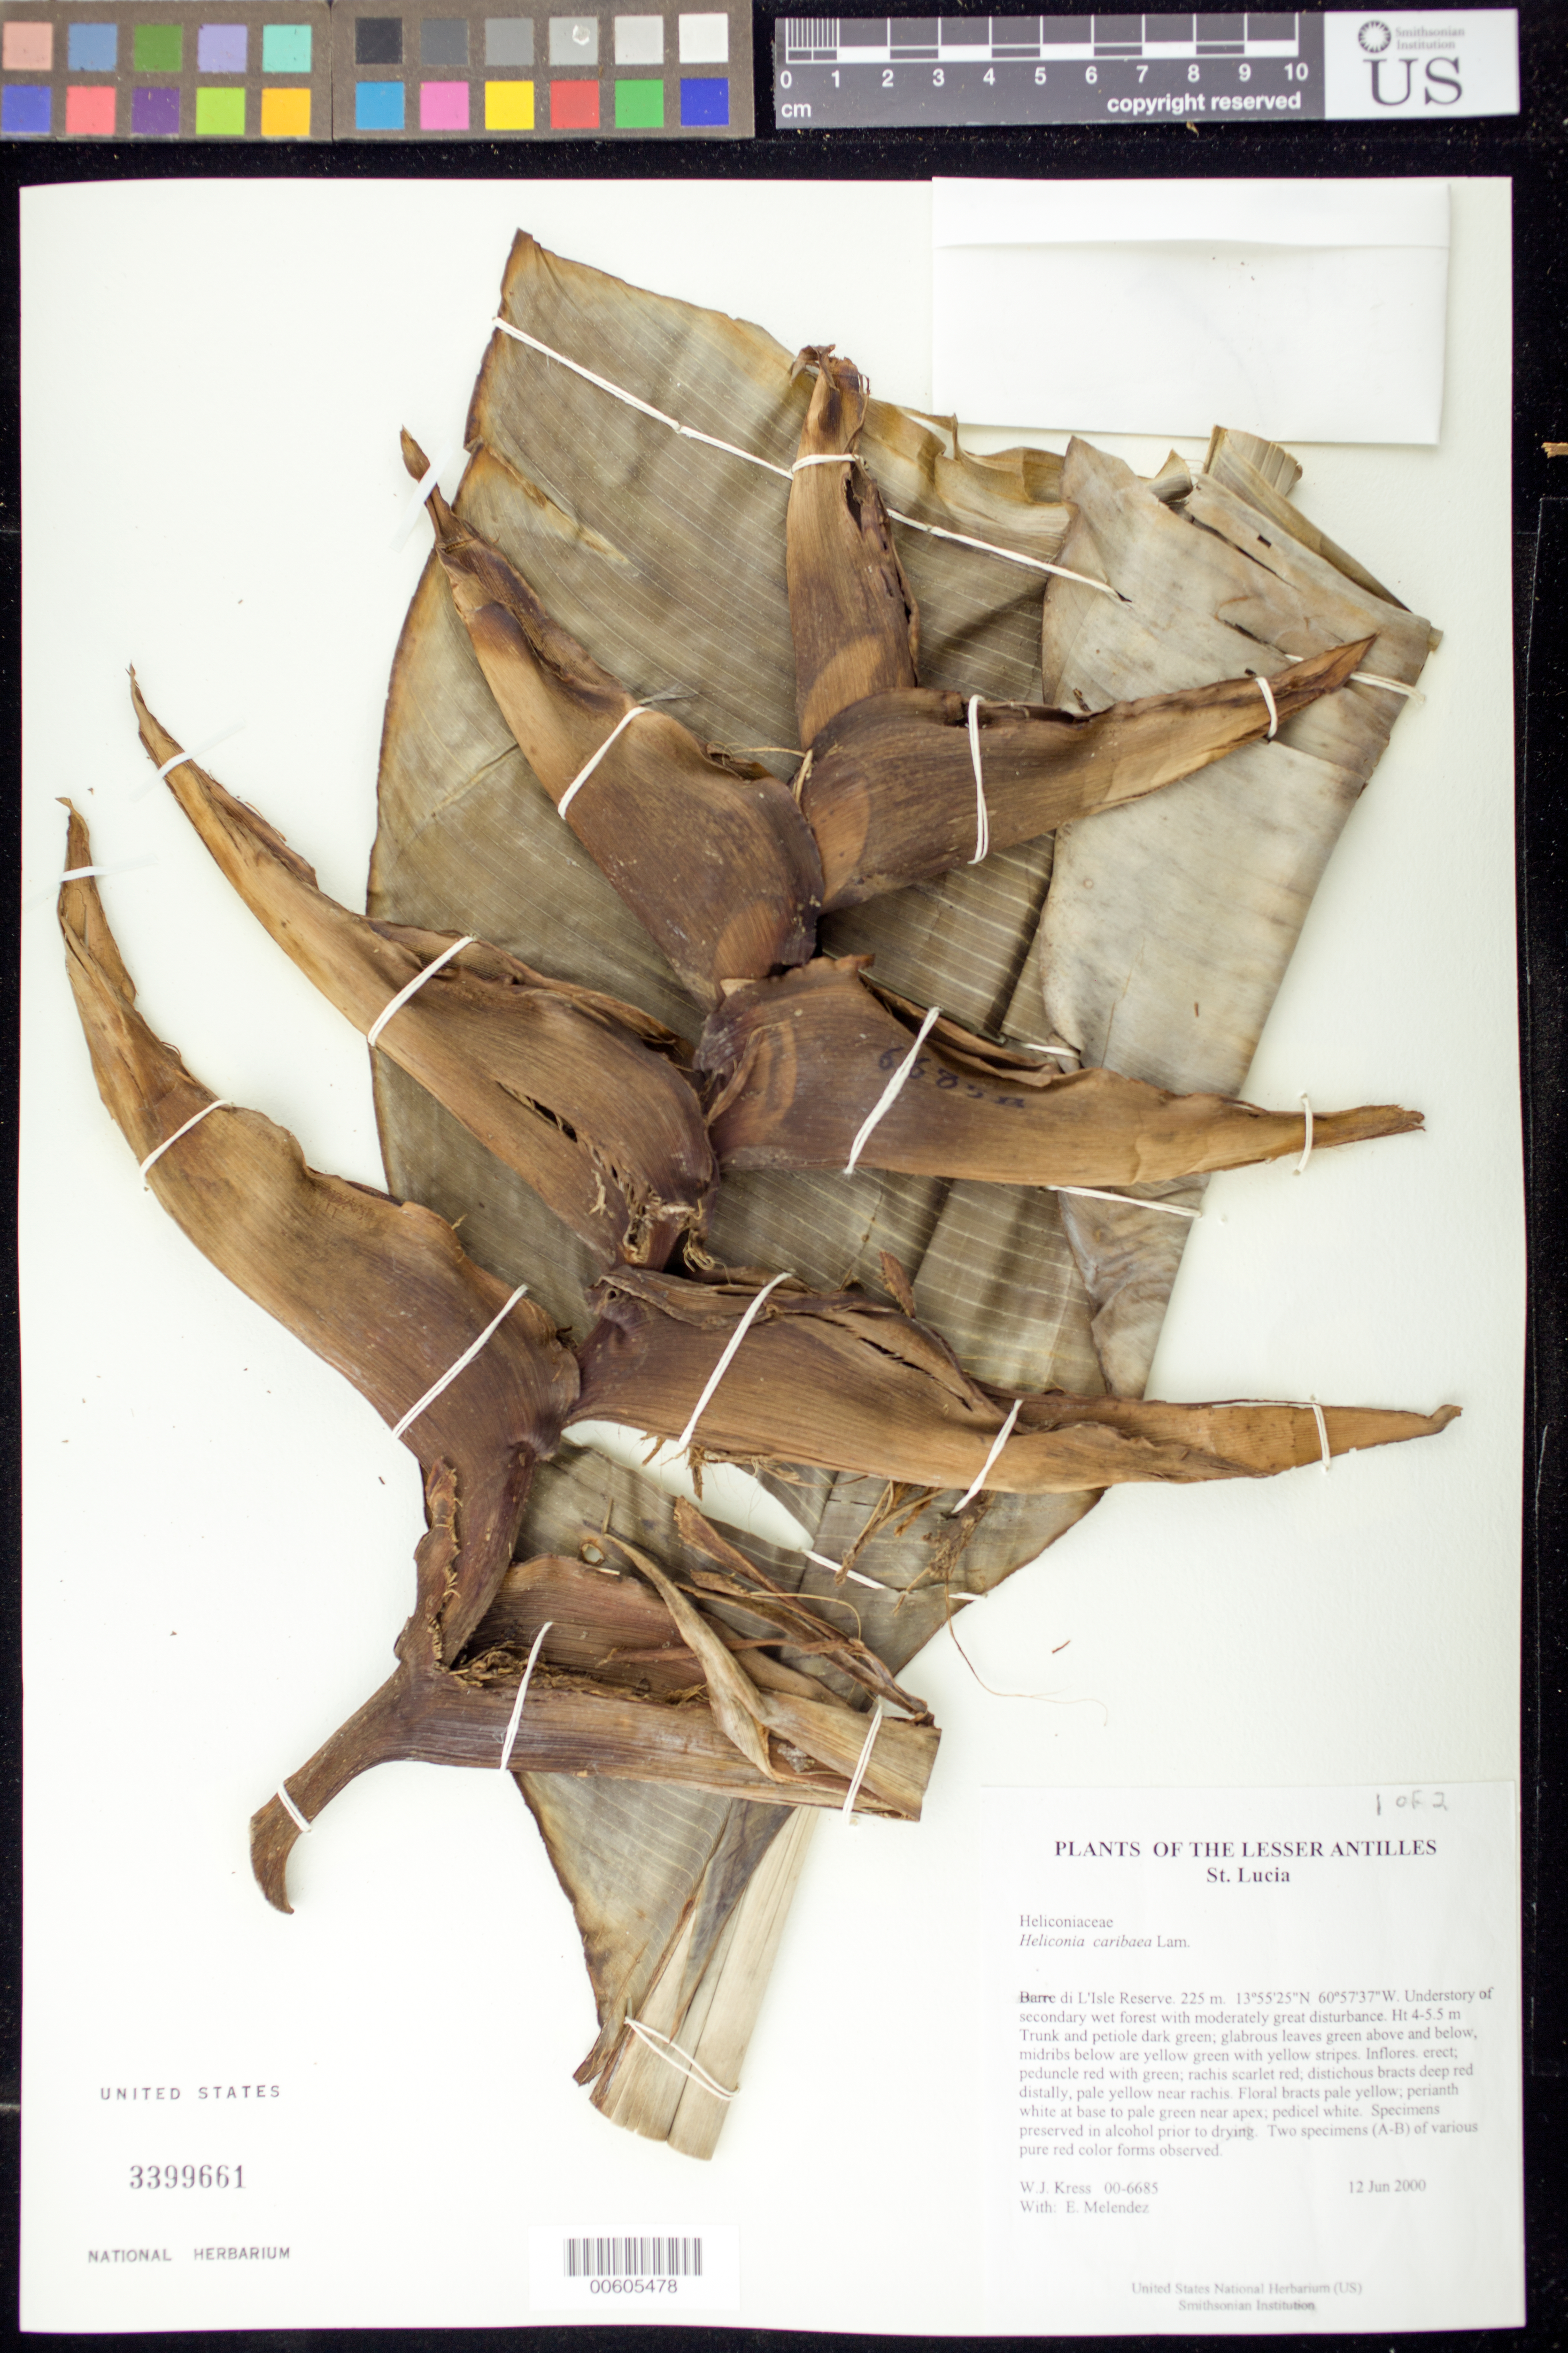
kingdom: Plantae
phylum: Tracheophyta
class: Liliopsida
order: Zingiberales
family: Heliconiaceae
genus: Heliconia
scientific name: Heliconia caribaea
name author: Lam.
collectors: W. J. Kress & E. Meléndez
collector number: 00-6685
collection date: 2000-06-12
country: St. Lucia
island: St. Lucia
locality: Barre di L'Isle Reserve.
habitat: Understory of secondary wet forest with moderately great disturbance.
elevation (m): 225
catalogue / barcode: US 3399661